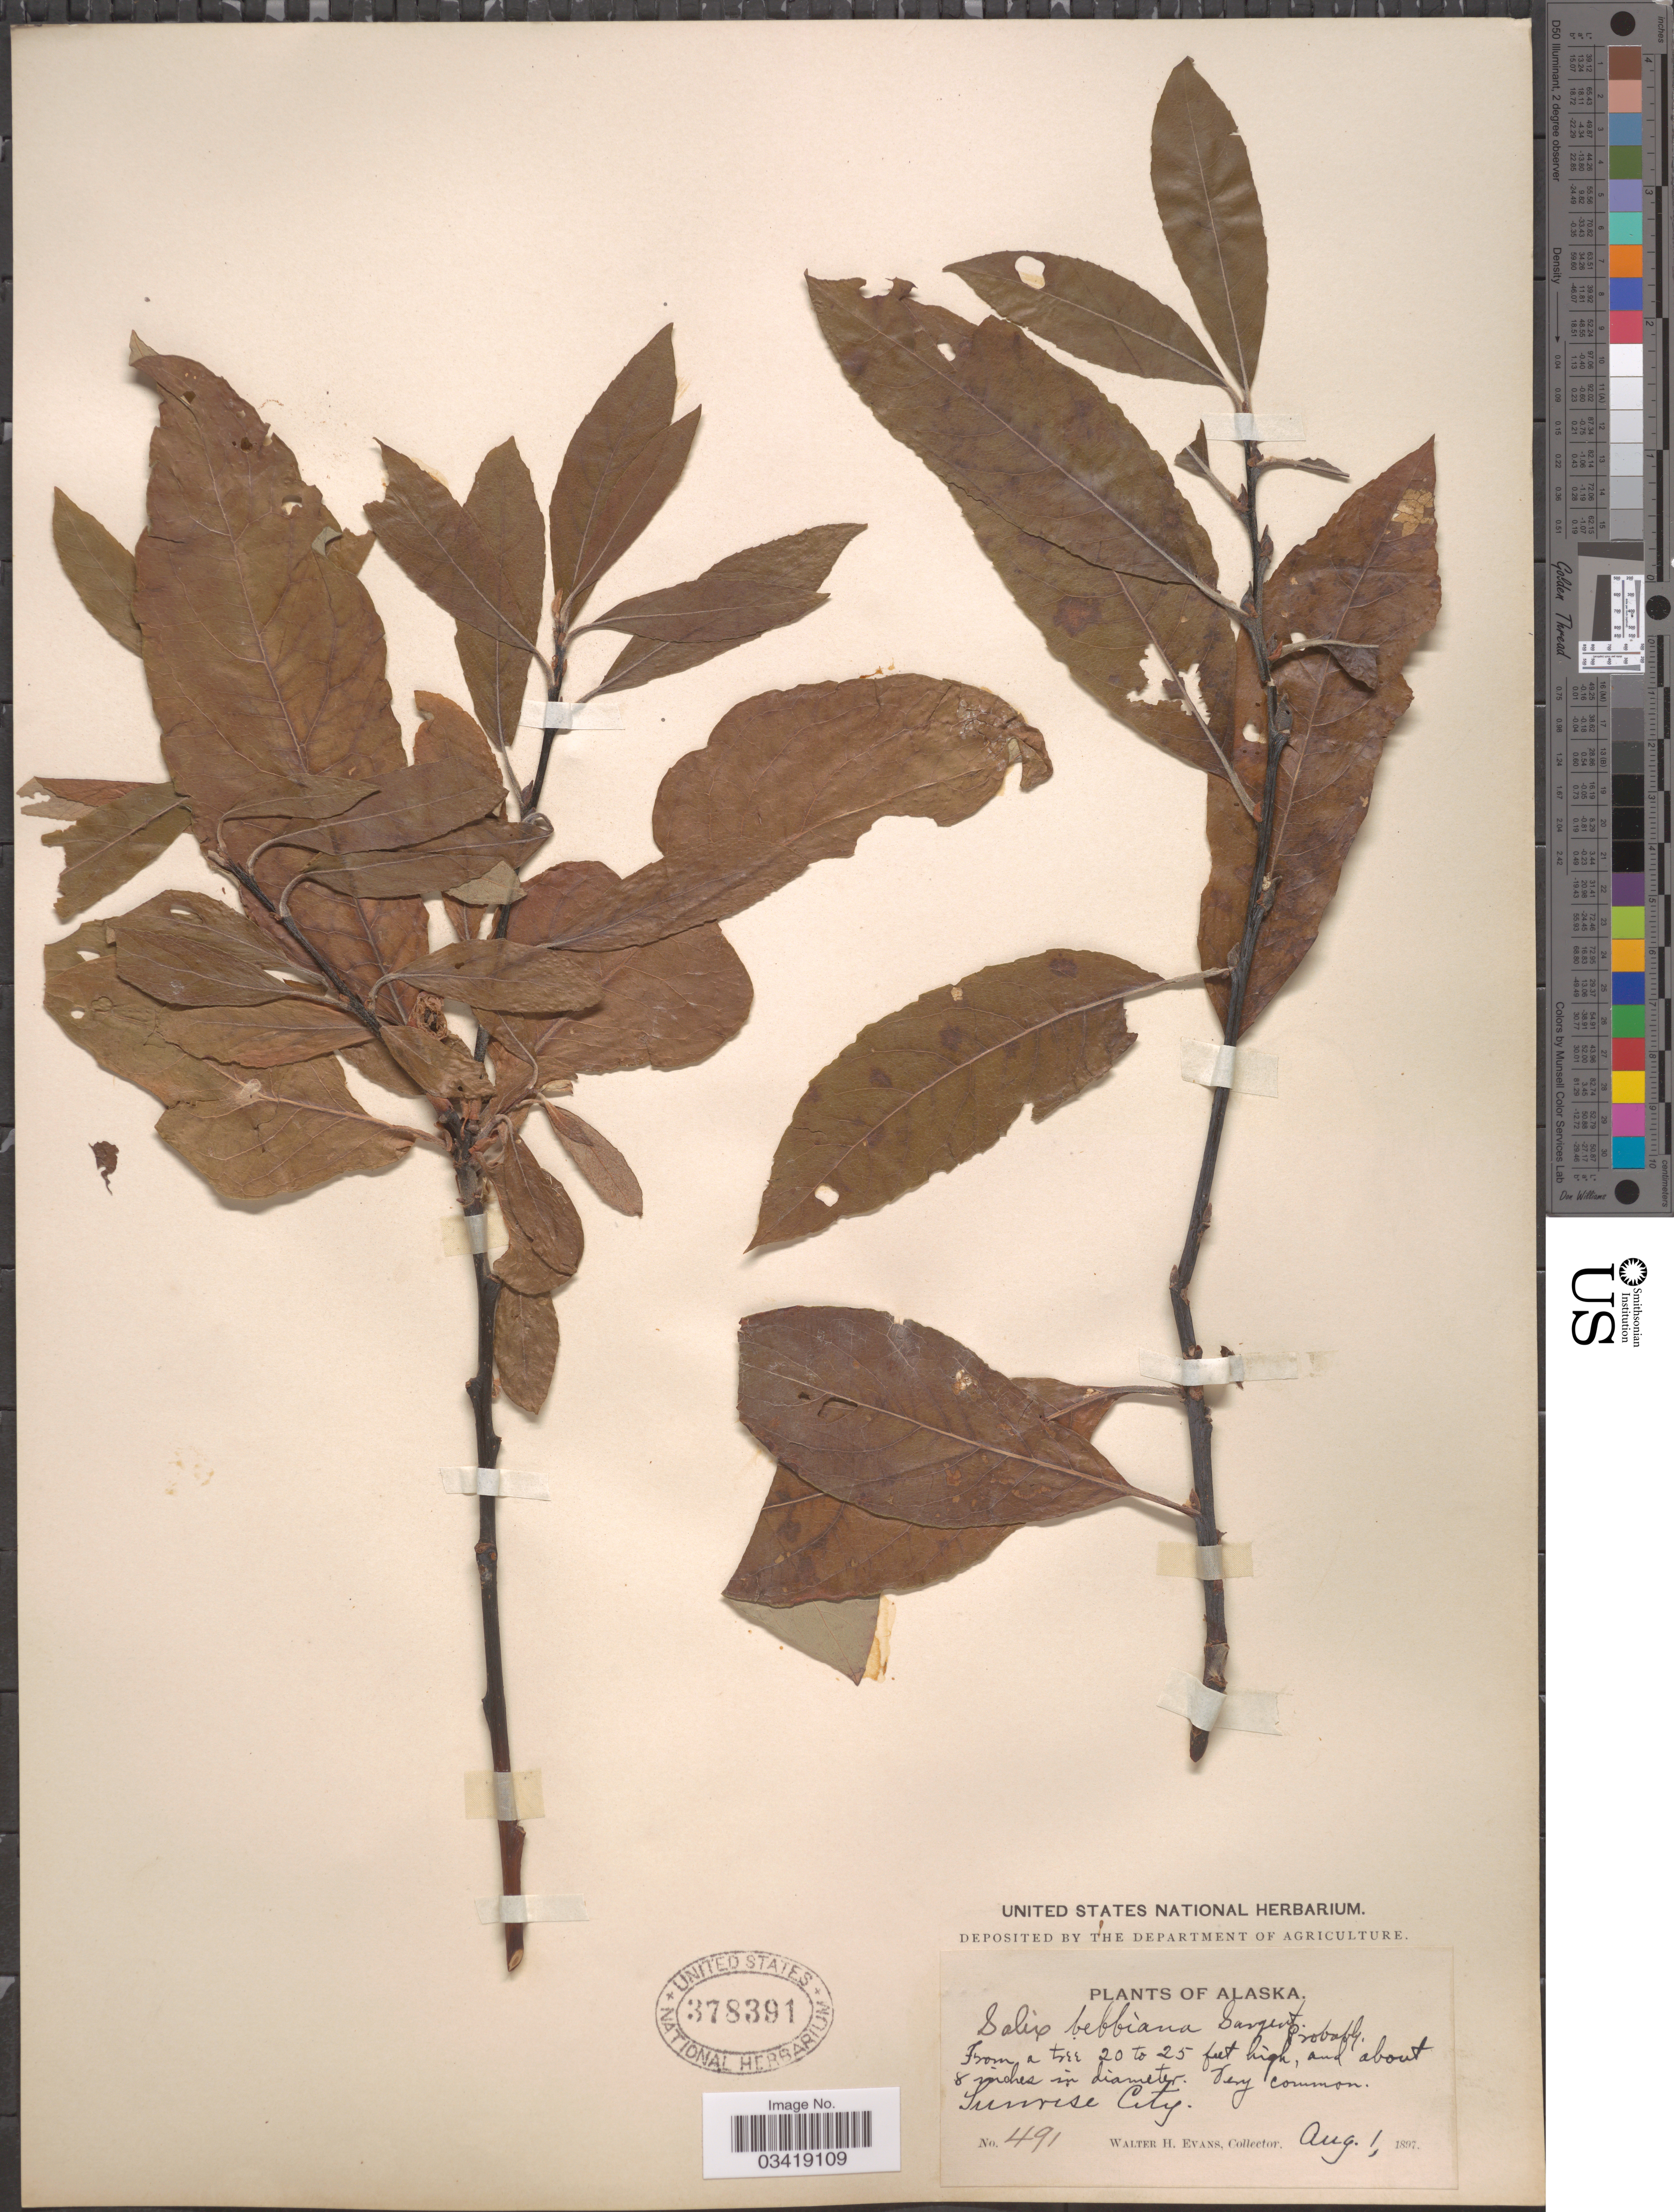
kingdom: Plantae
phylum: Tracheophyta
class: Magnoliopsida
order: Malpighiales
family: Salicaceae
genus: Salix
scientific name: Salix bebbiana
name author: Sarg.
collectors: W. H. Evans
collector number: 491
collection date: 1897-08-01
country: United States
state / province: Alaska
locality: Sunrise City.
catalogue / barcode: US 378391